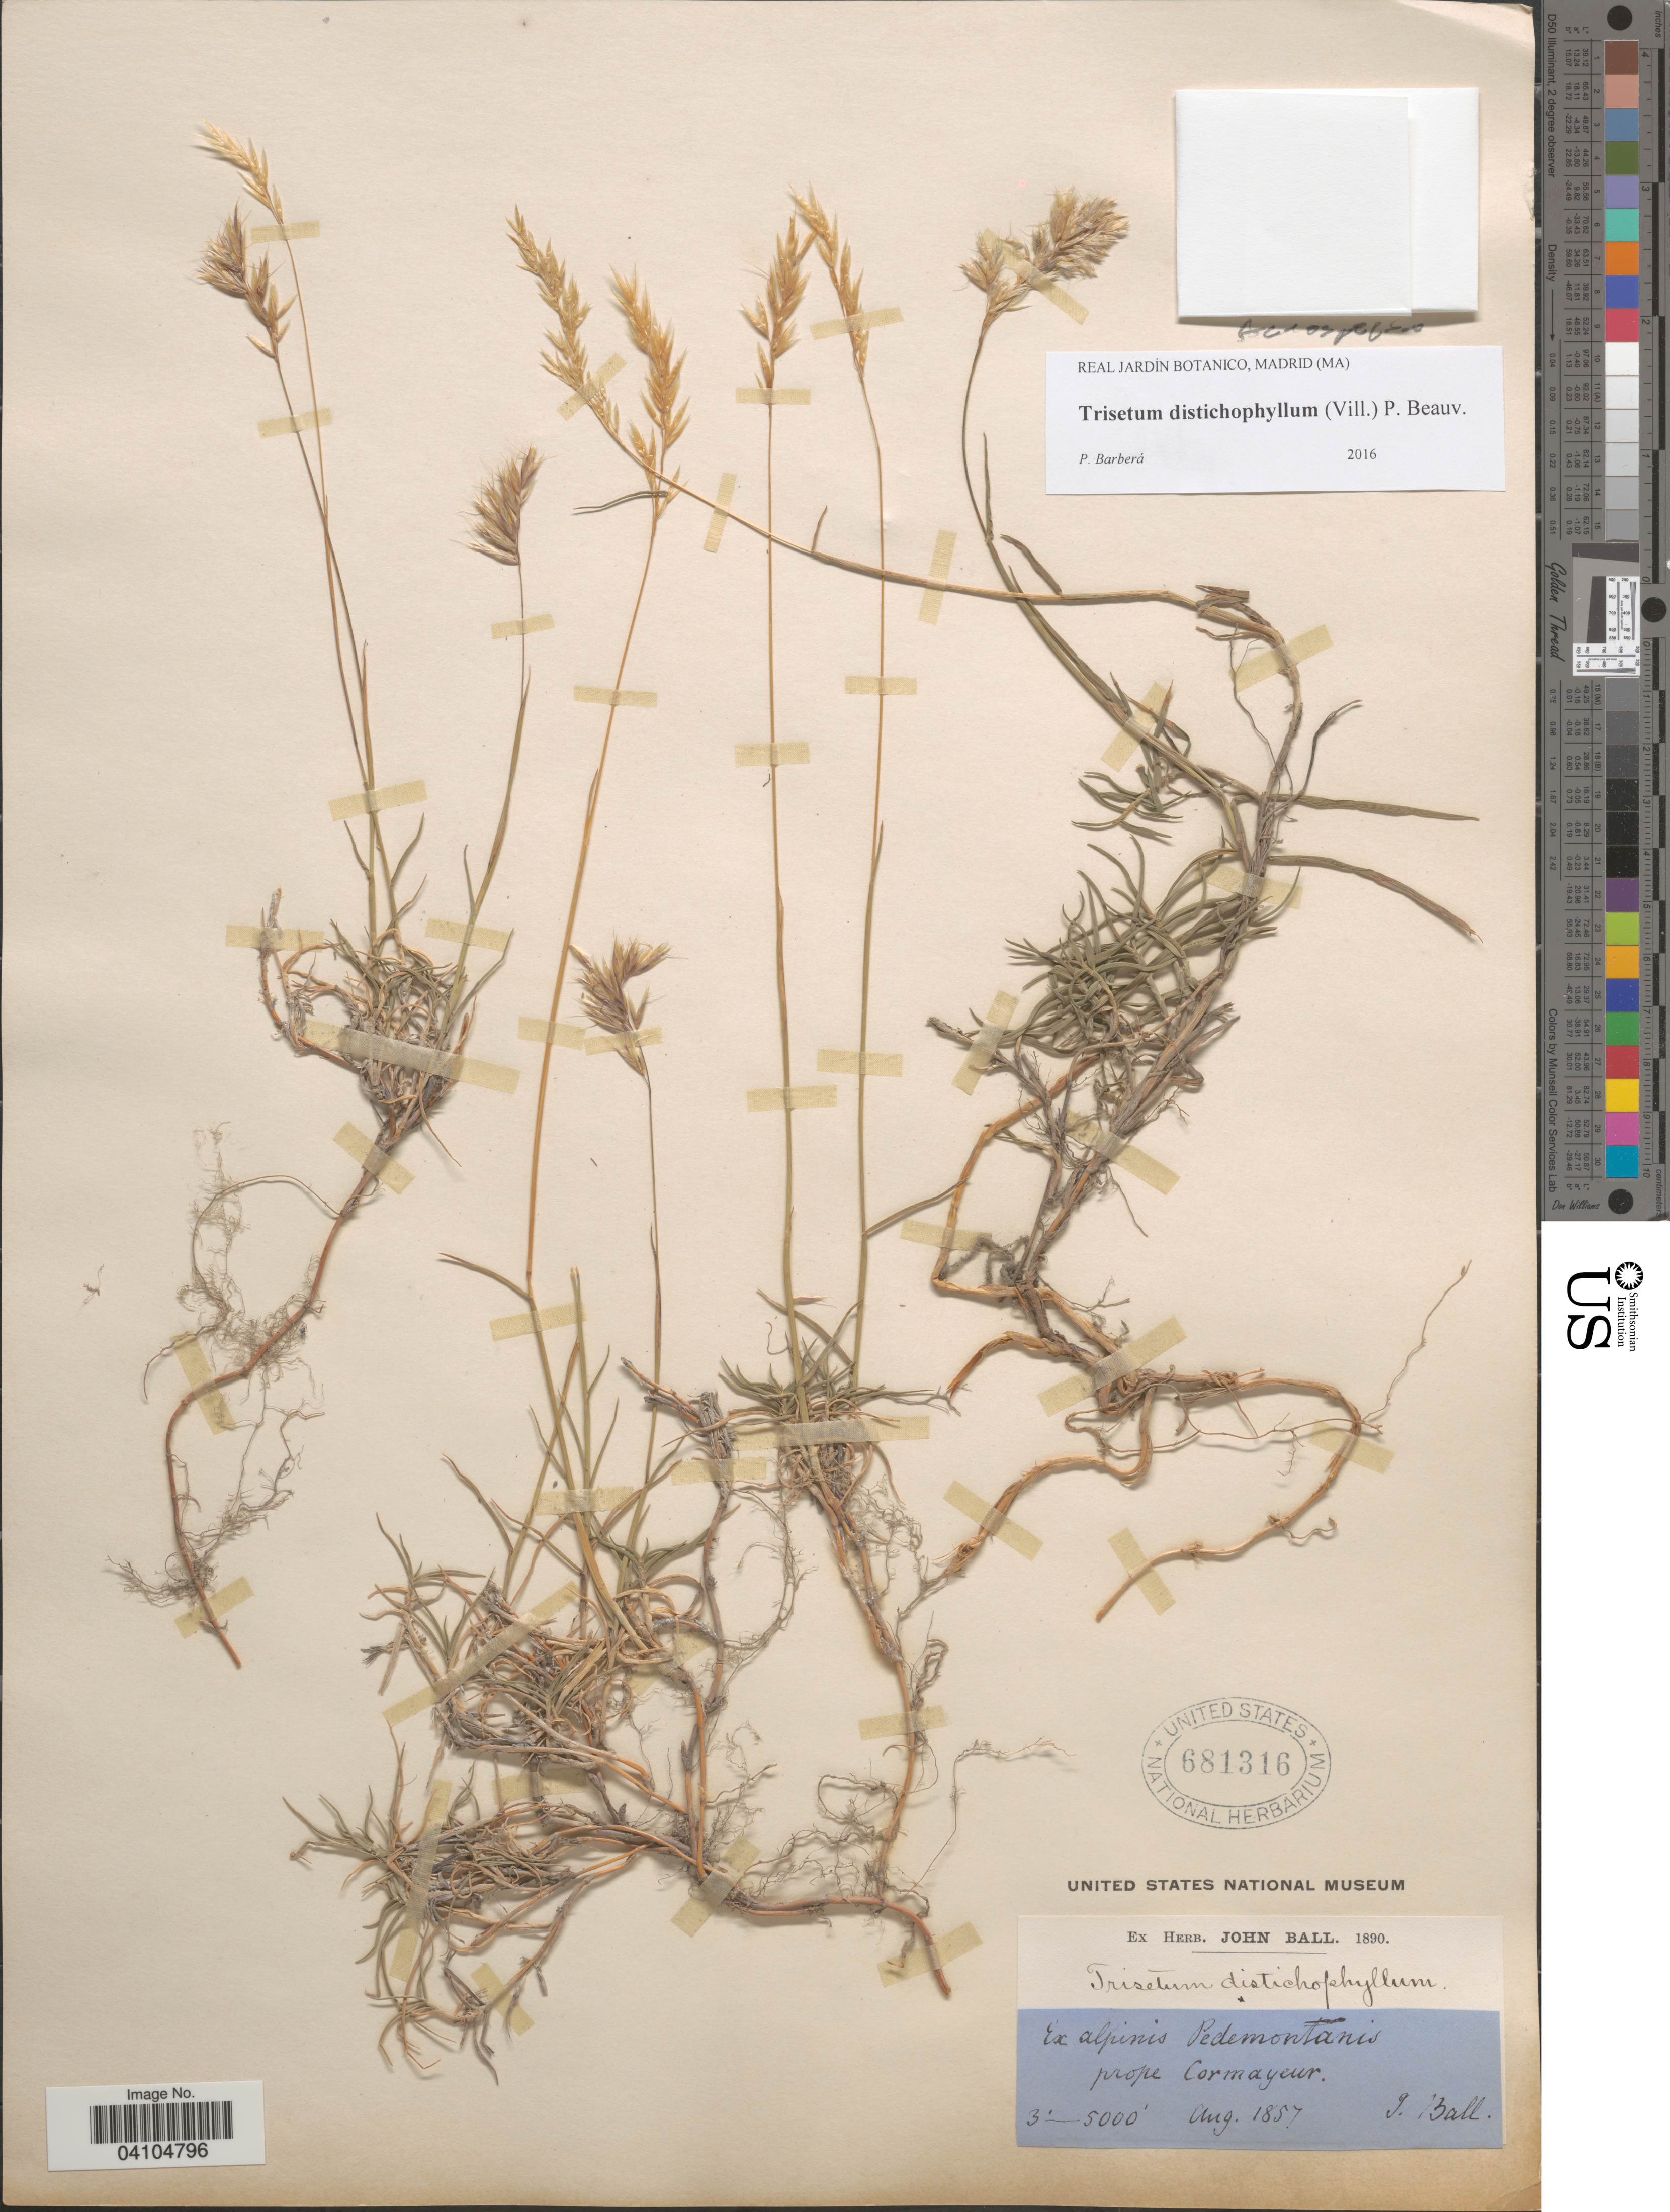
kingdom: Plantae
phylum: Tracheophyta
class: Liliopsida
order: Poales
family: Poaceae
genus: Acrospelion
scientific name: Acrospelion distichophyllum ined.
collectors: J. Ball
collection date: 1857-08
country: Italy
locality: Ex alpinis Pedemontanis prope Cormayeur.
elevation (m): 914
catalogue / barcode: US 681316